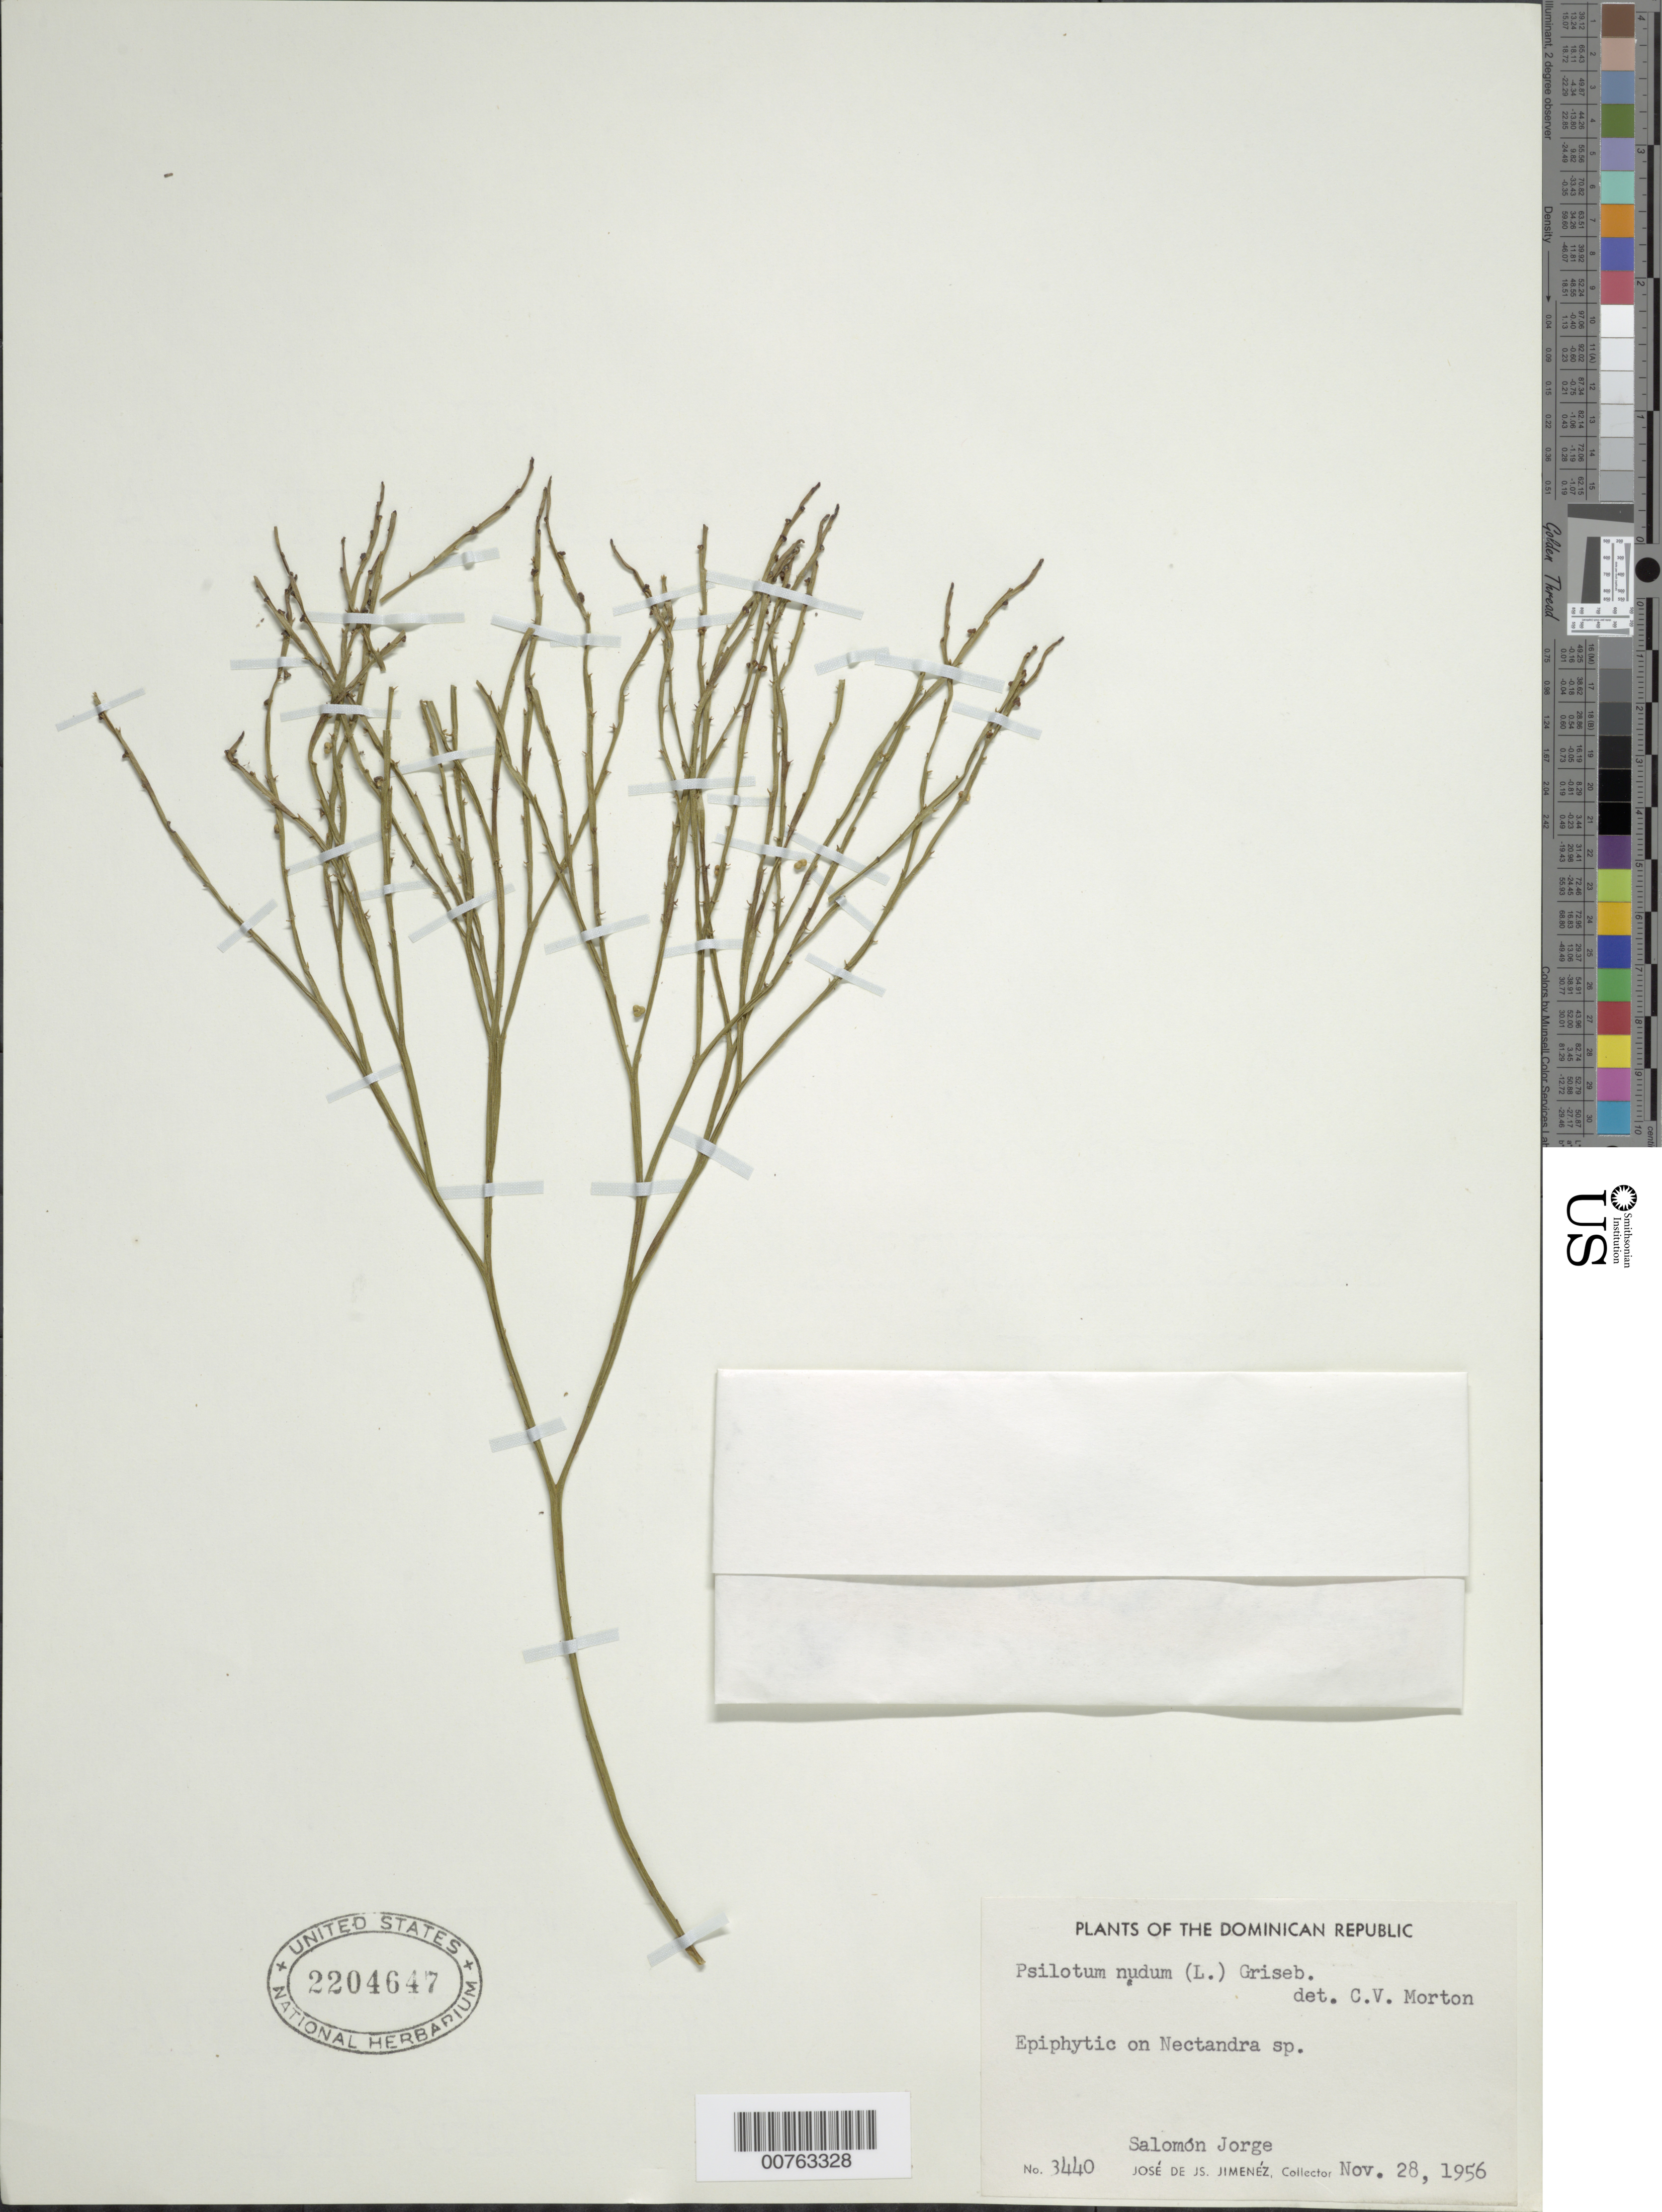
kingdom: Plantae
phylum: Tracheophyta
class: Polypodiopsida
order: Psilotales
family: Psilotaceae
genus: Psilotum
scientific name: Psilotum nudum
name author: (L.) P. Beauv.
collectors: J. J. Jiménez & J. Salomón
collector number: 3440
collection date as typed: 28 Nov 1956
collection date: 1956-11-28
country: Dominican Republic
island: Hispaniola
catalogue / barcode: US 2204647